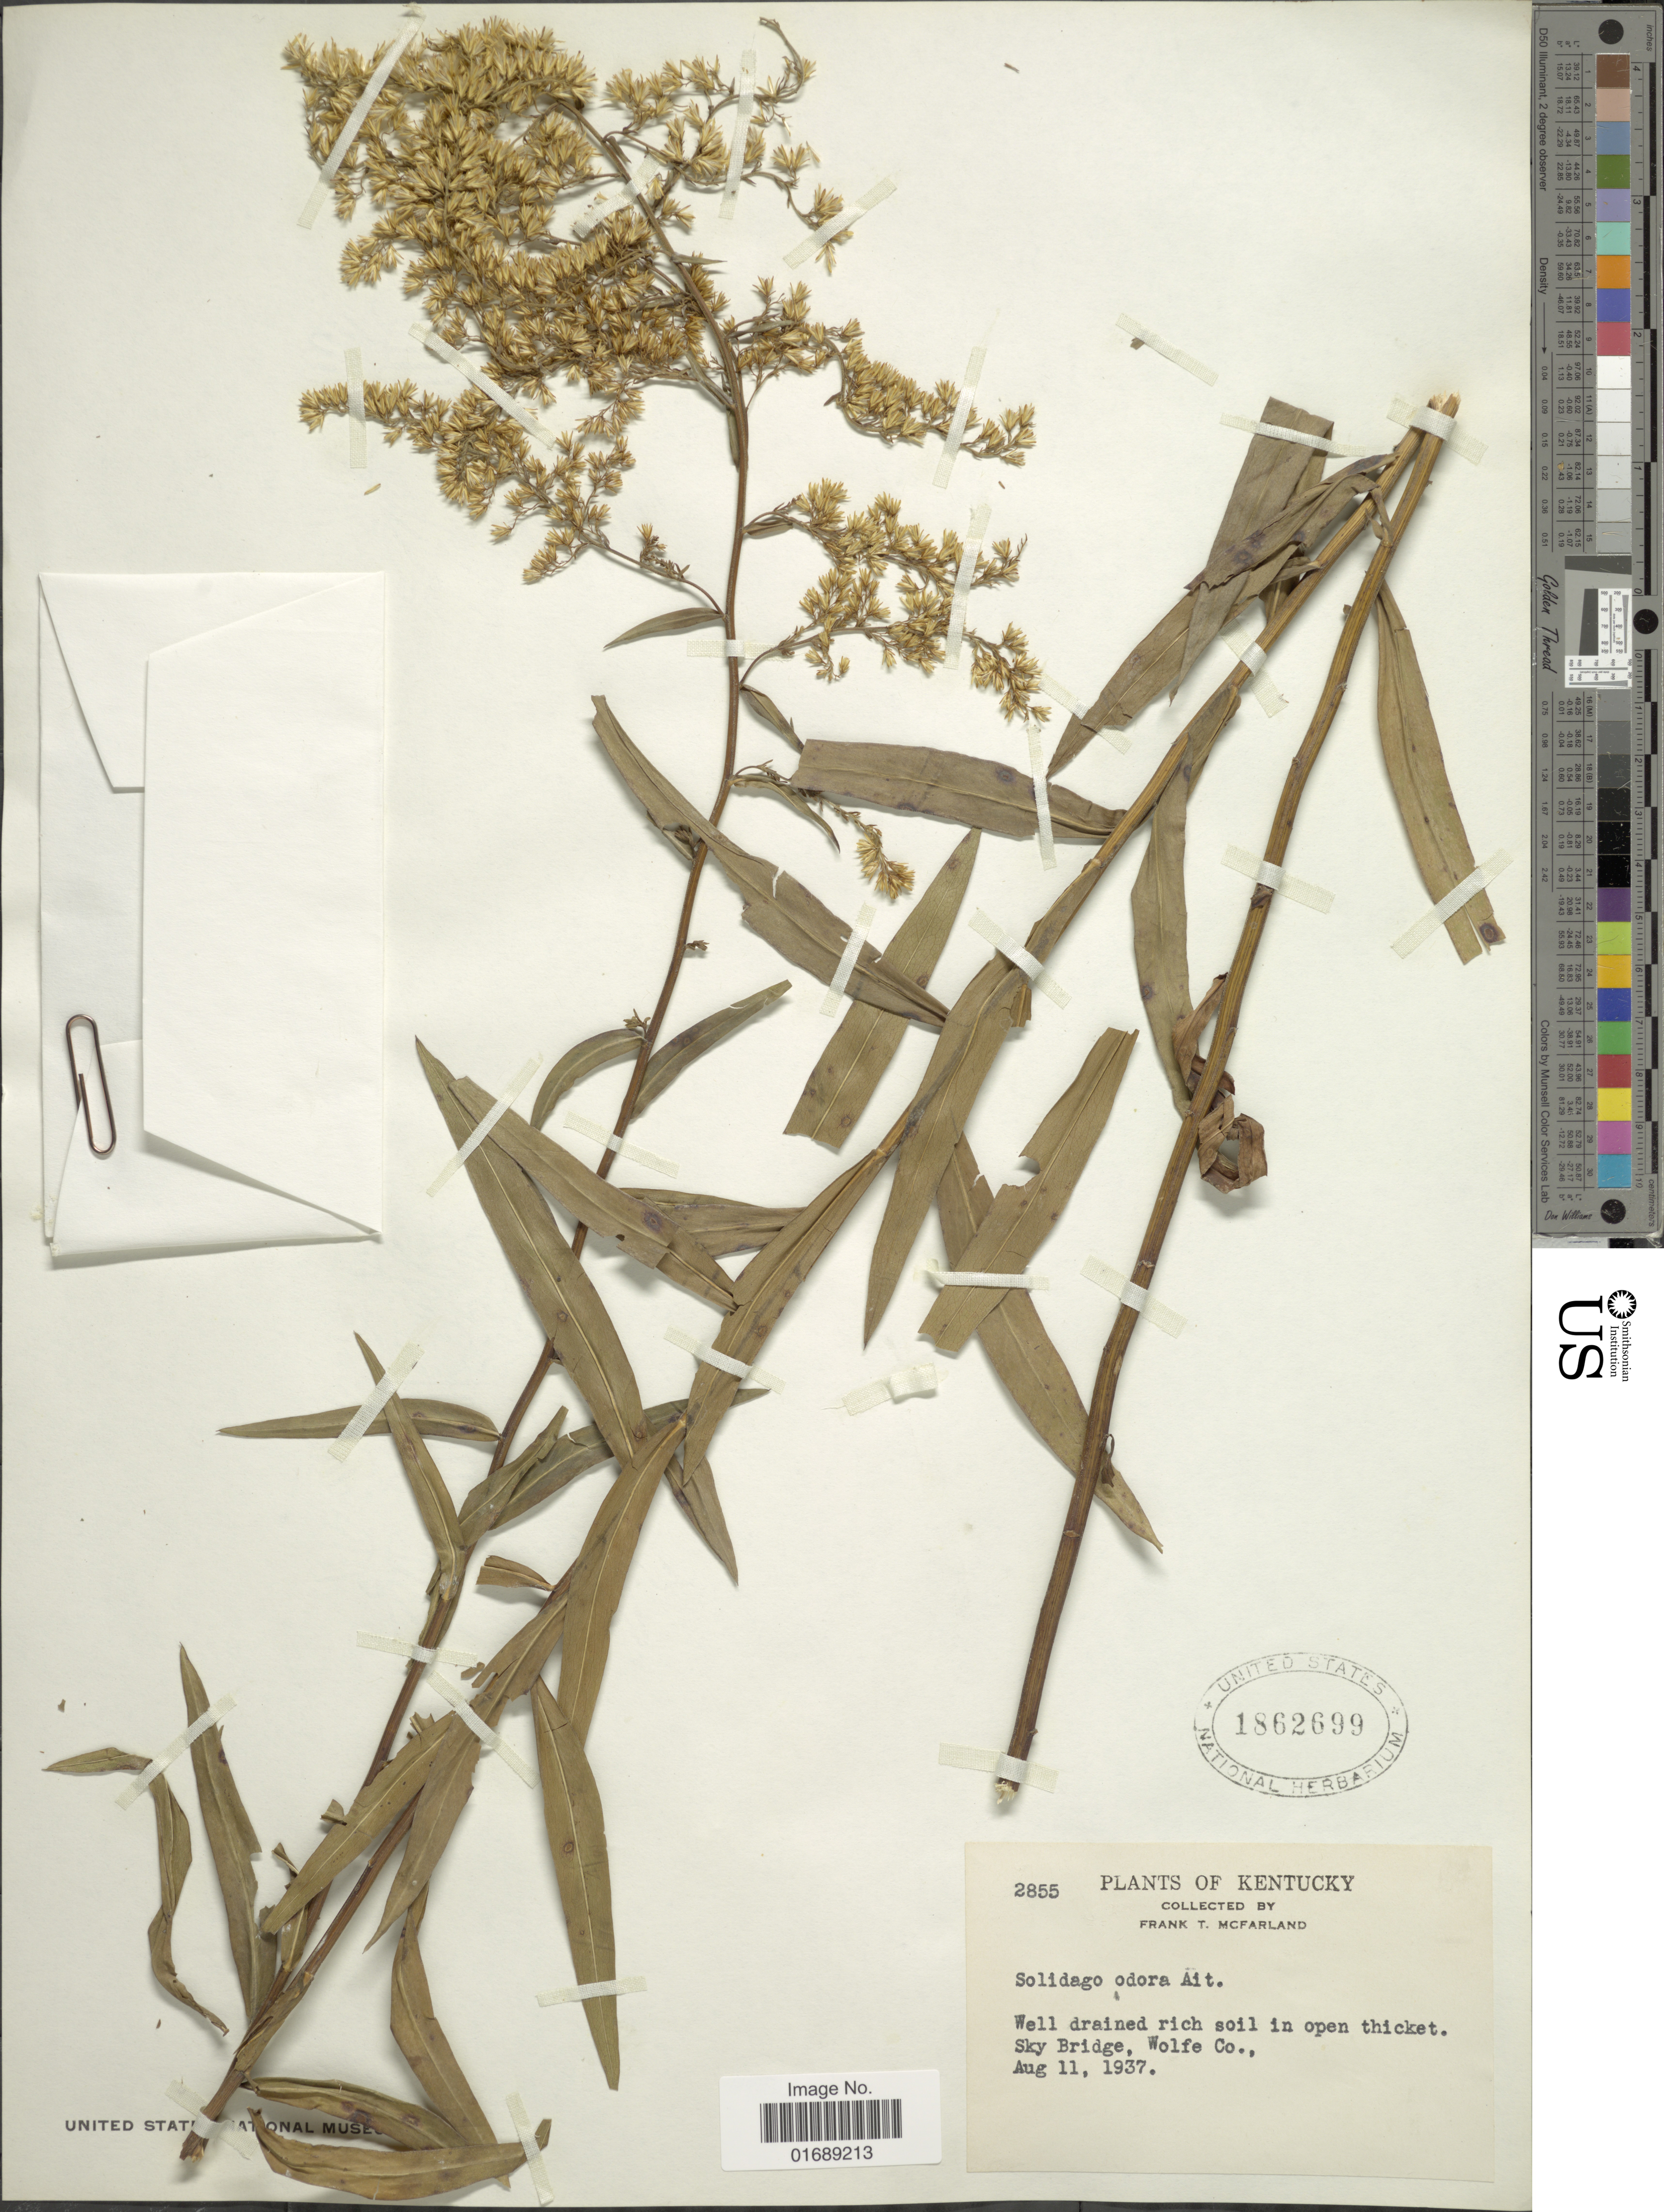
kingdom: Plantae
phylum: Tracheophyta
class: Magnoliopsida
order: Asterales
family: Asteraceae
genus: Solidago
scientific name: Solidago odora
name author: Aiton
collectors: F. McFarland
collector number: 2855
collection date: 1937-08-11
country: United States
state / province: Kentucky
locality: Sky Bridge, Wolfe Co.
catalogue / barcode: US 1862699